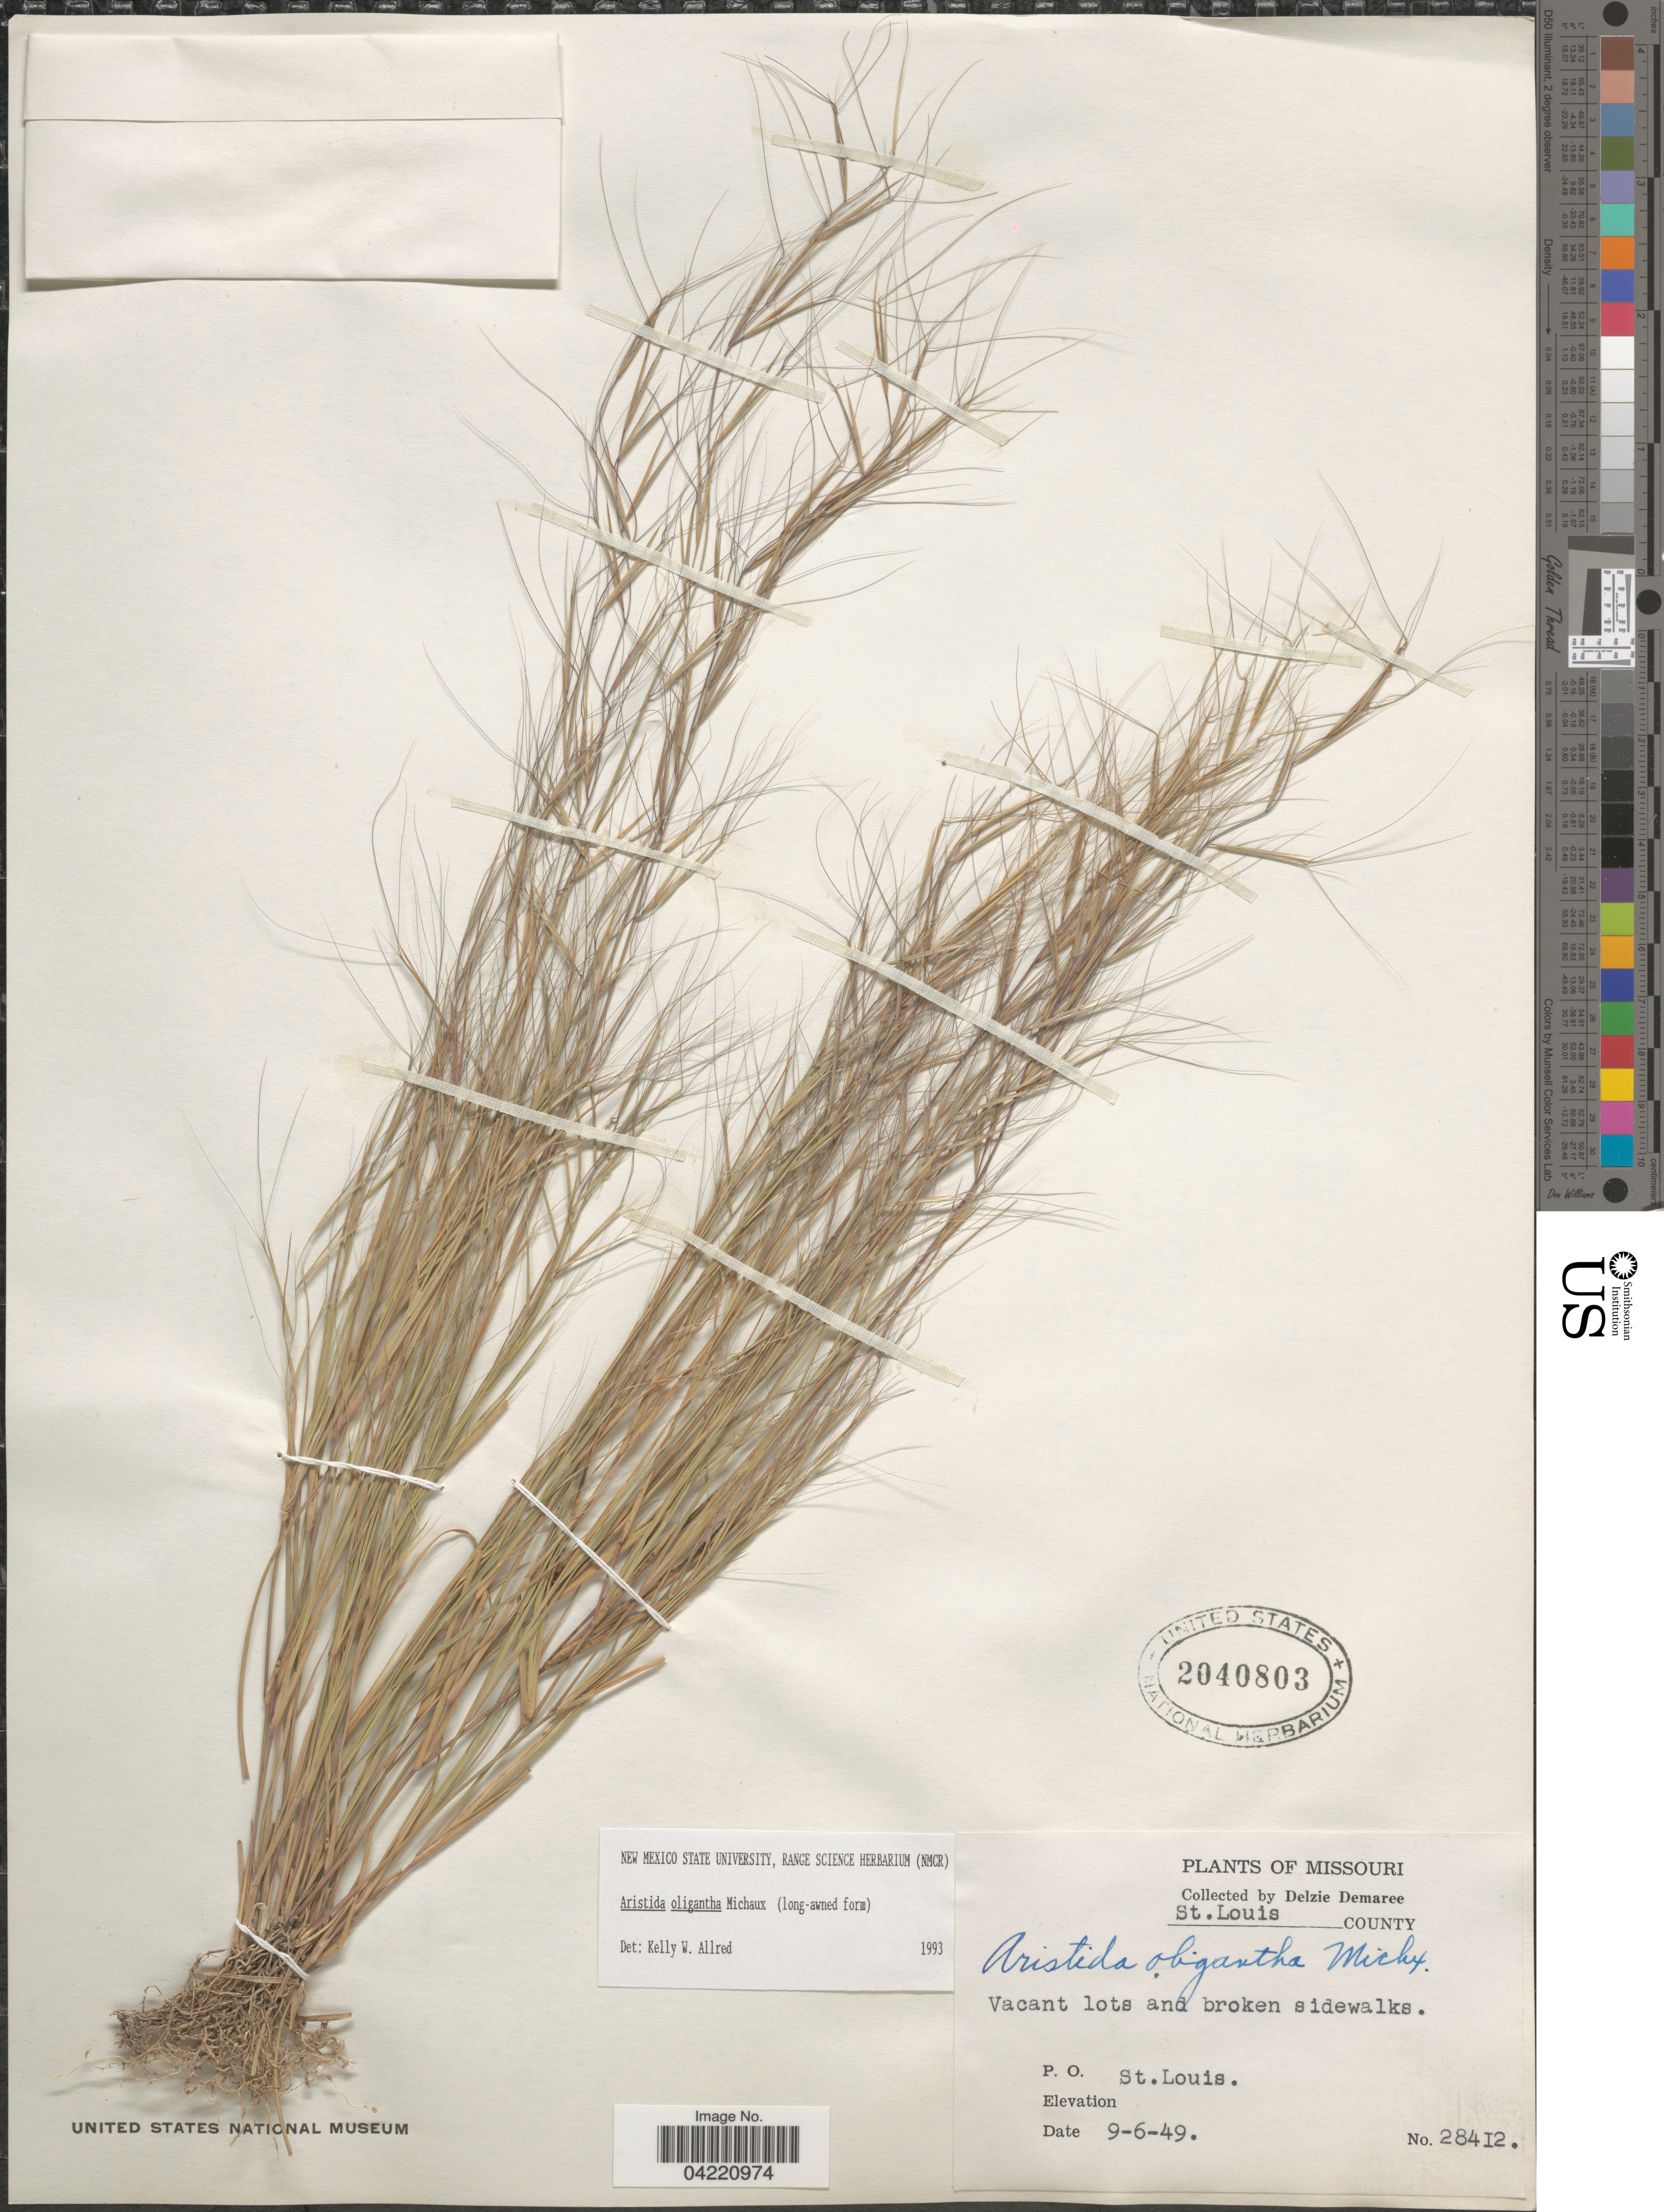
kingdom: Plantae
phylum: Tracheophyta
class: Liliopsida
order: Poales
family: Poaceae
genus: Aristida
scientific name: Aristida oligantha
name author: Michx.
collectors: D. Demaree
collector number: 28412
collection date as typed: Transcribed d/m/y: 6/9/49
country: United States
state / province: Missouri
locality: St. Louis County. P.O. St. Luis.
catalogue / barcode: US 2040803